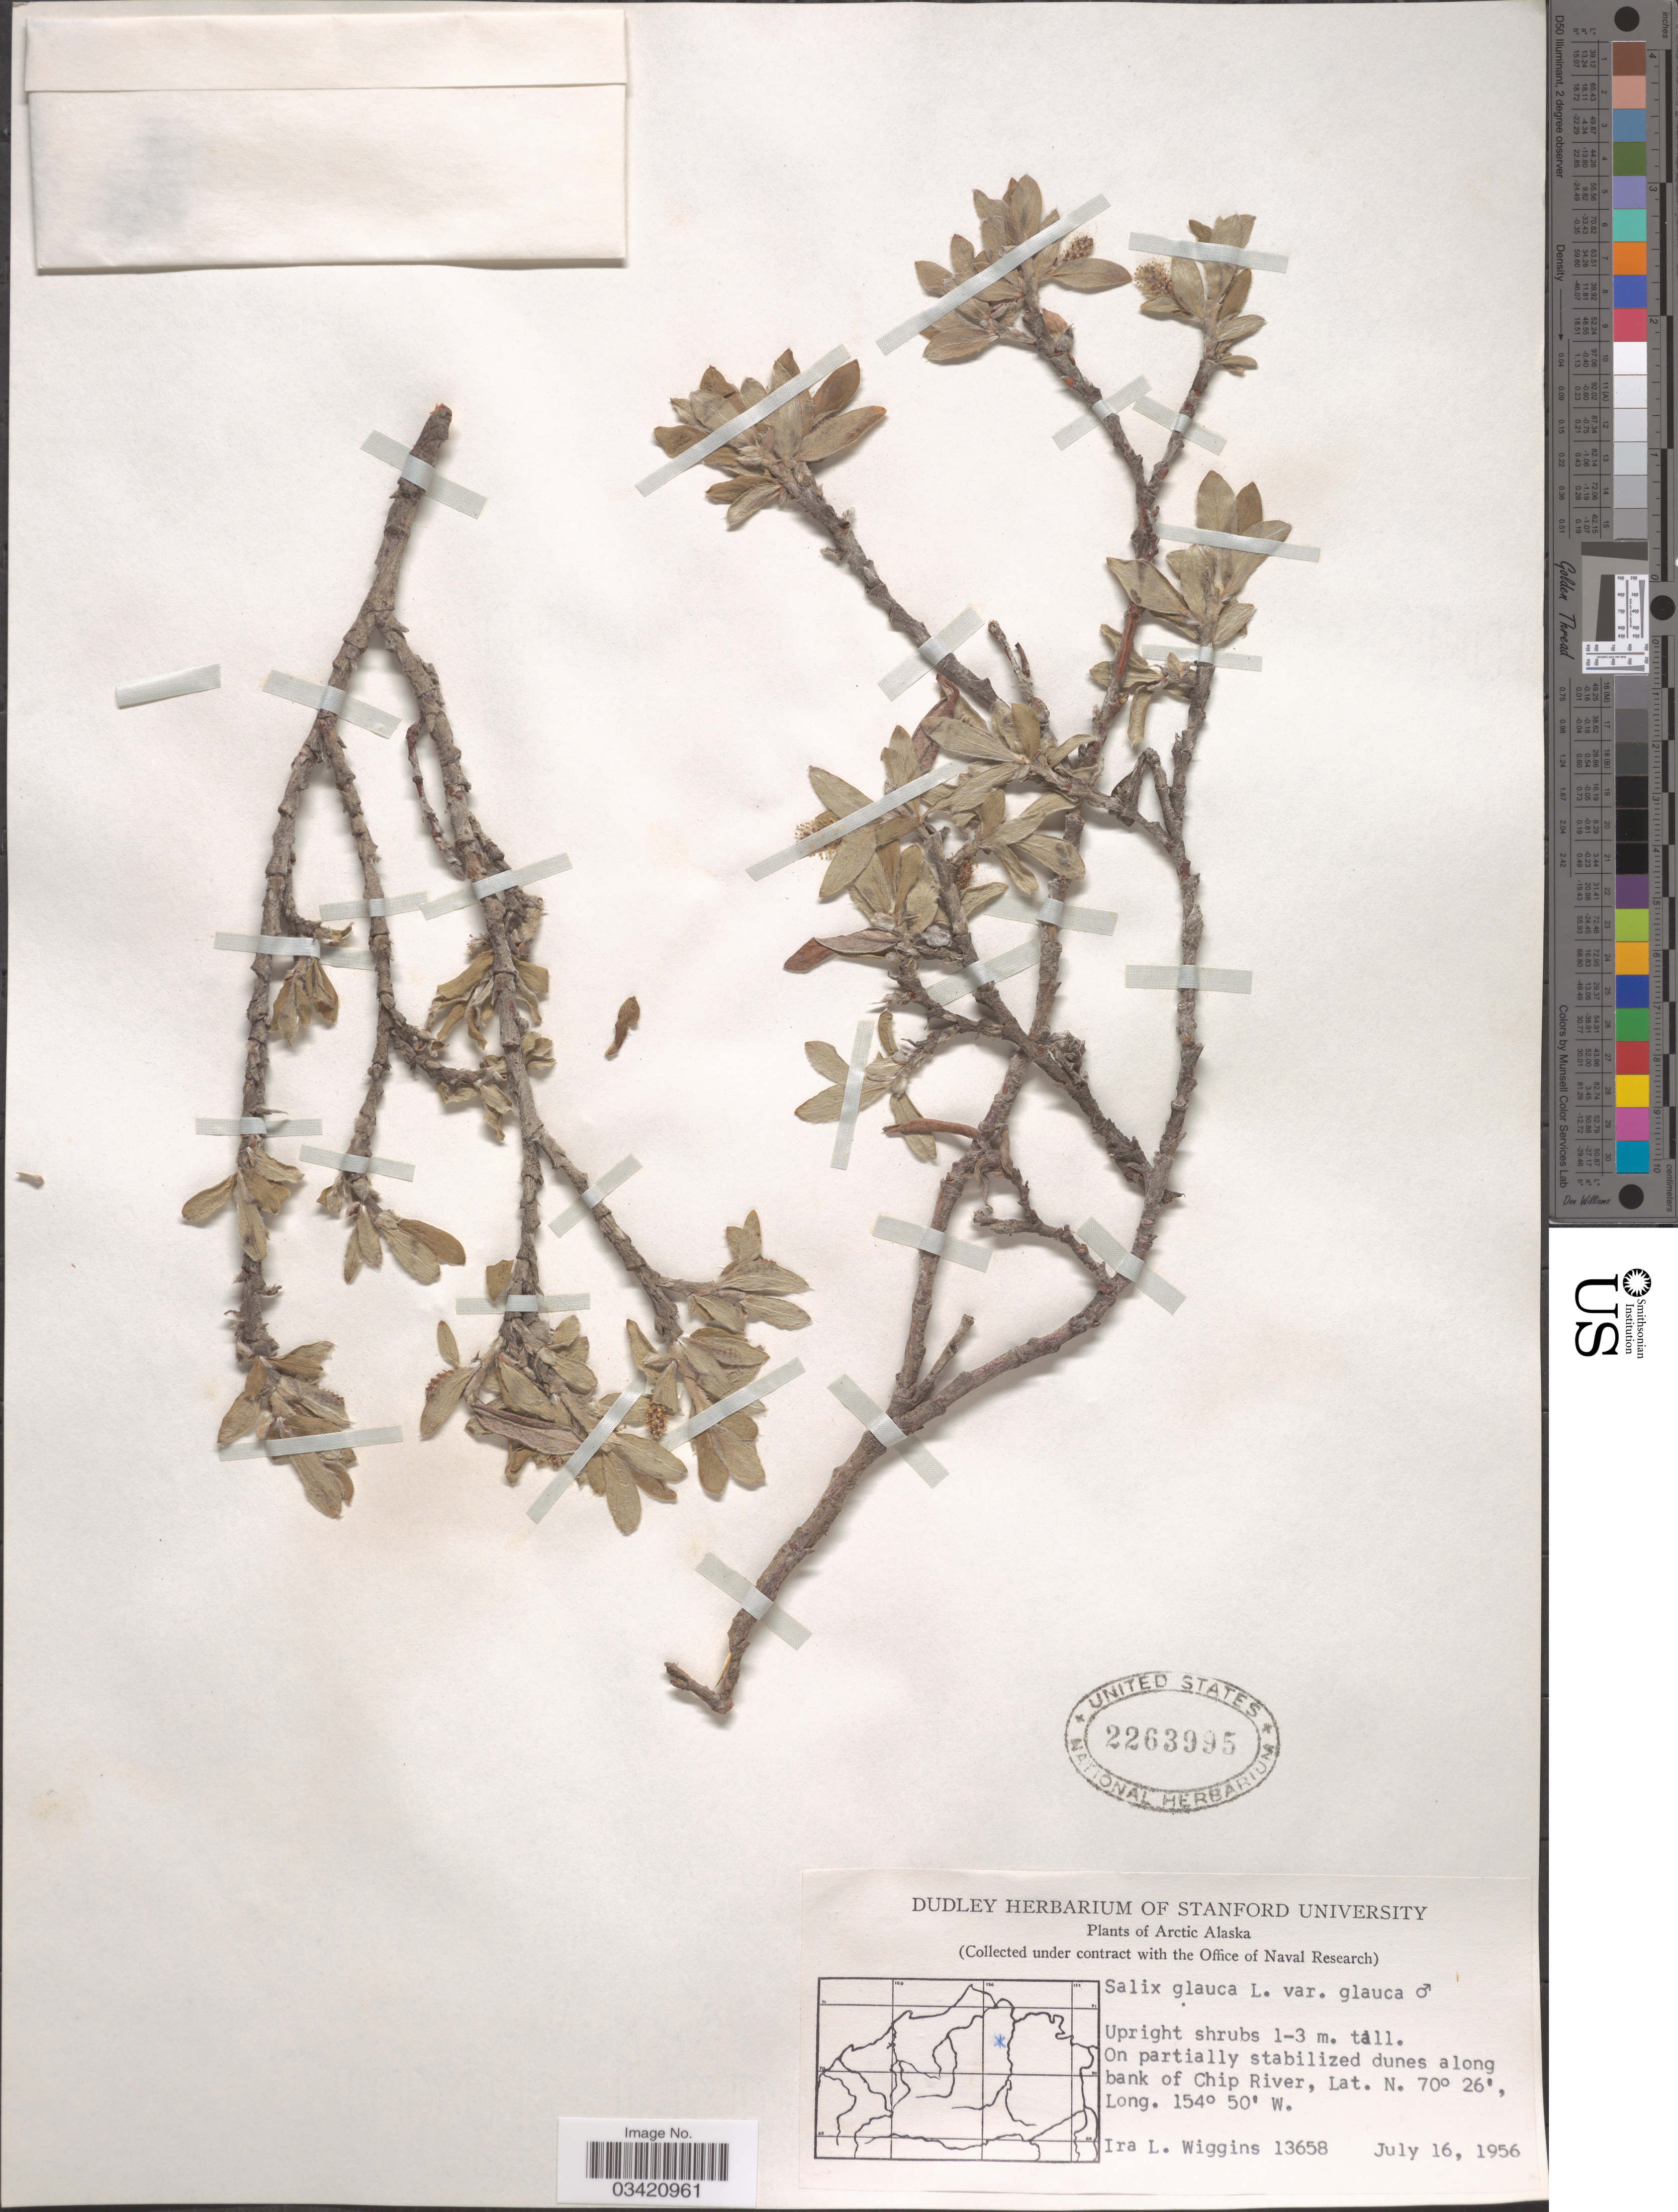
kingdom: Plantae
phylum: Tracheophyta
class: Magnoliopsida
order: Malpighiales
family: Salicaceae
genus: Salix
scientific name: Salix glauca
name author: L.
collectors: I. L. Wiggins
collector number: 13658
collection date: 1956-07-16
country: United States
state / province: Alaska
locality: Arctic Alaska. On partially stabilized dunes along bank of Chip River.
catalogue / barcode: US 2263995